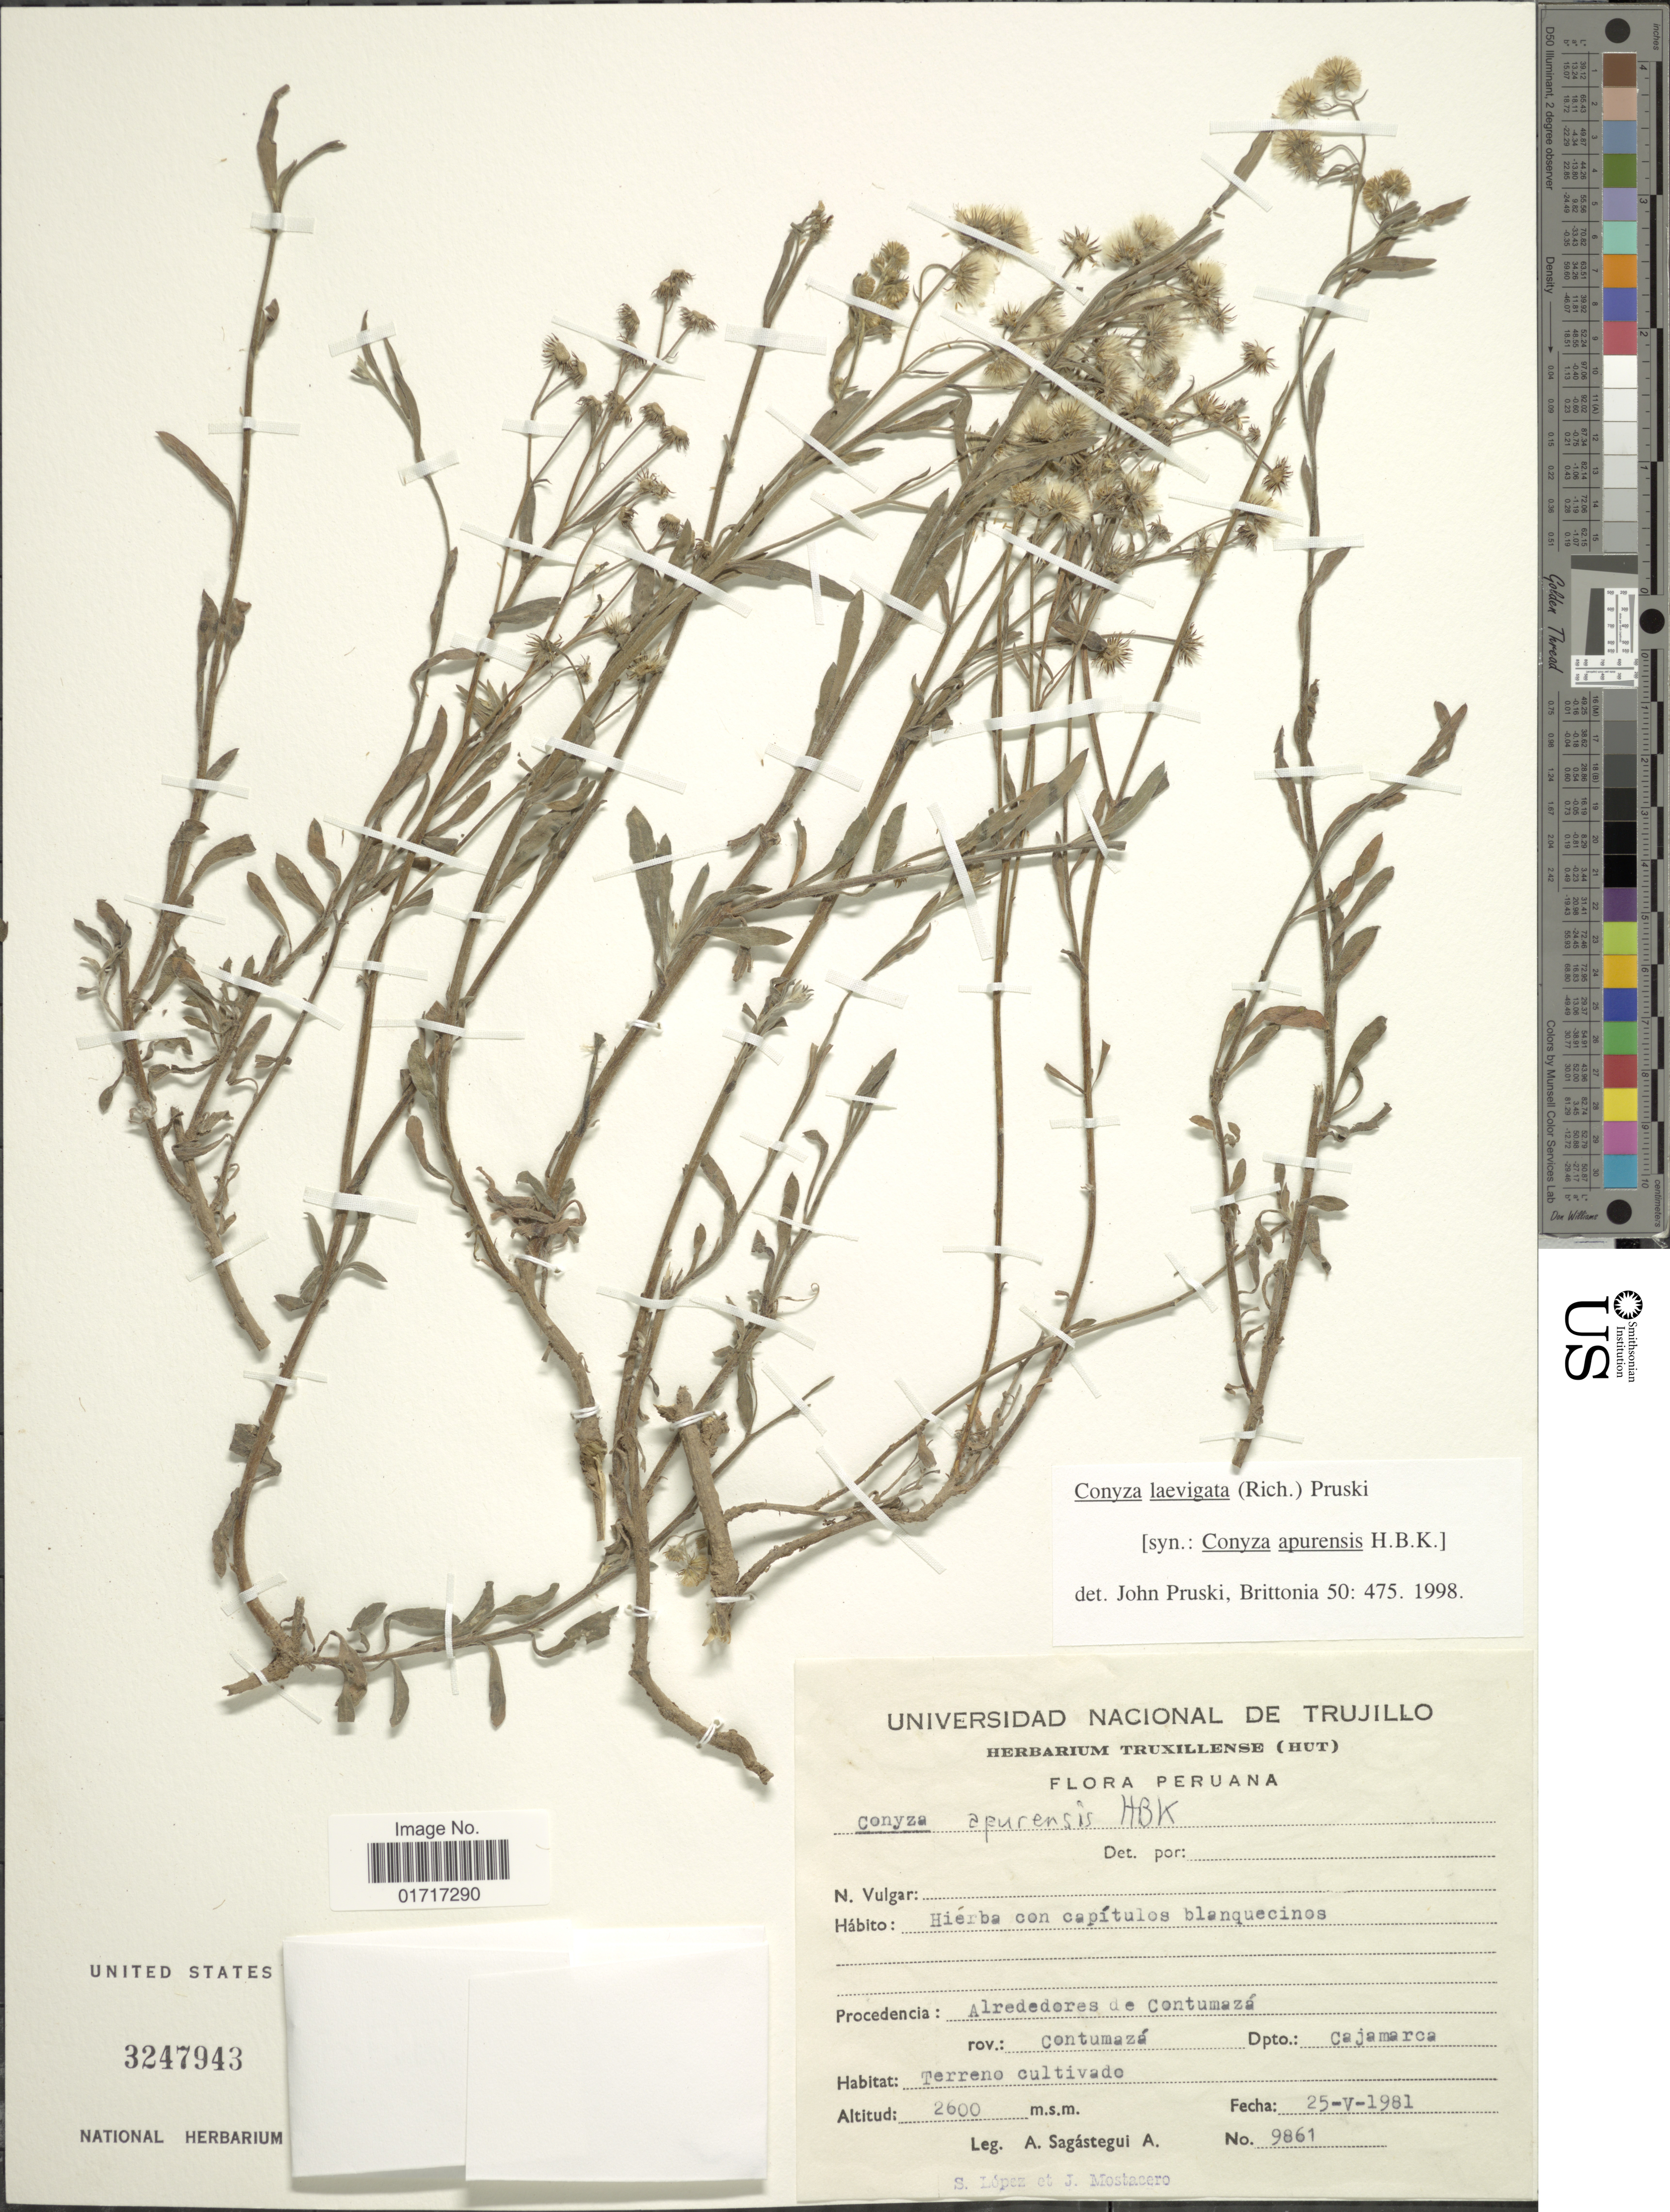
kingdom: Plantae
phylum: Tracheophyta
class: Magnoliopsida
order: Asterales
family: Asteraceae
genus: Conyza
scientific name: Conyza laevigata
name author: (Rich.) Pruski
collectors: A. Sagástegui A.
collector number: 9861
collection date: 1981-05-25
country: Peru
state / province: Cajamarca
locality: Alrededores de Contumaa, rov. Contumaza, Dpto.: Cajamarca.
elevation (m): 2600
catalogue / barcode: US 3247943